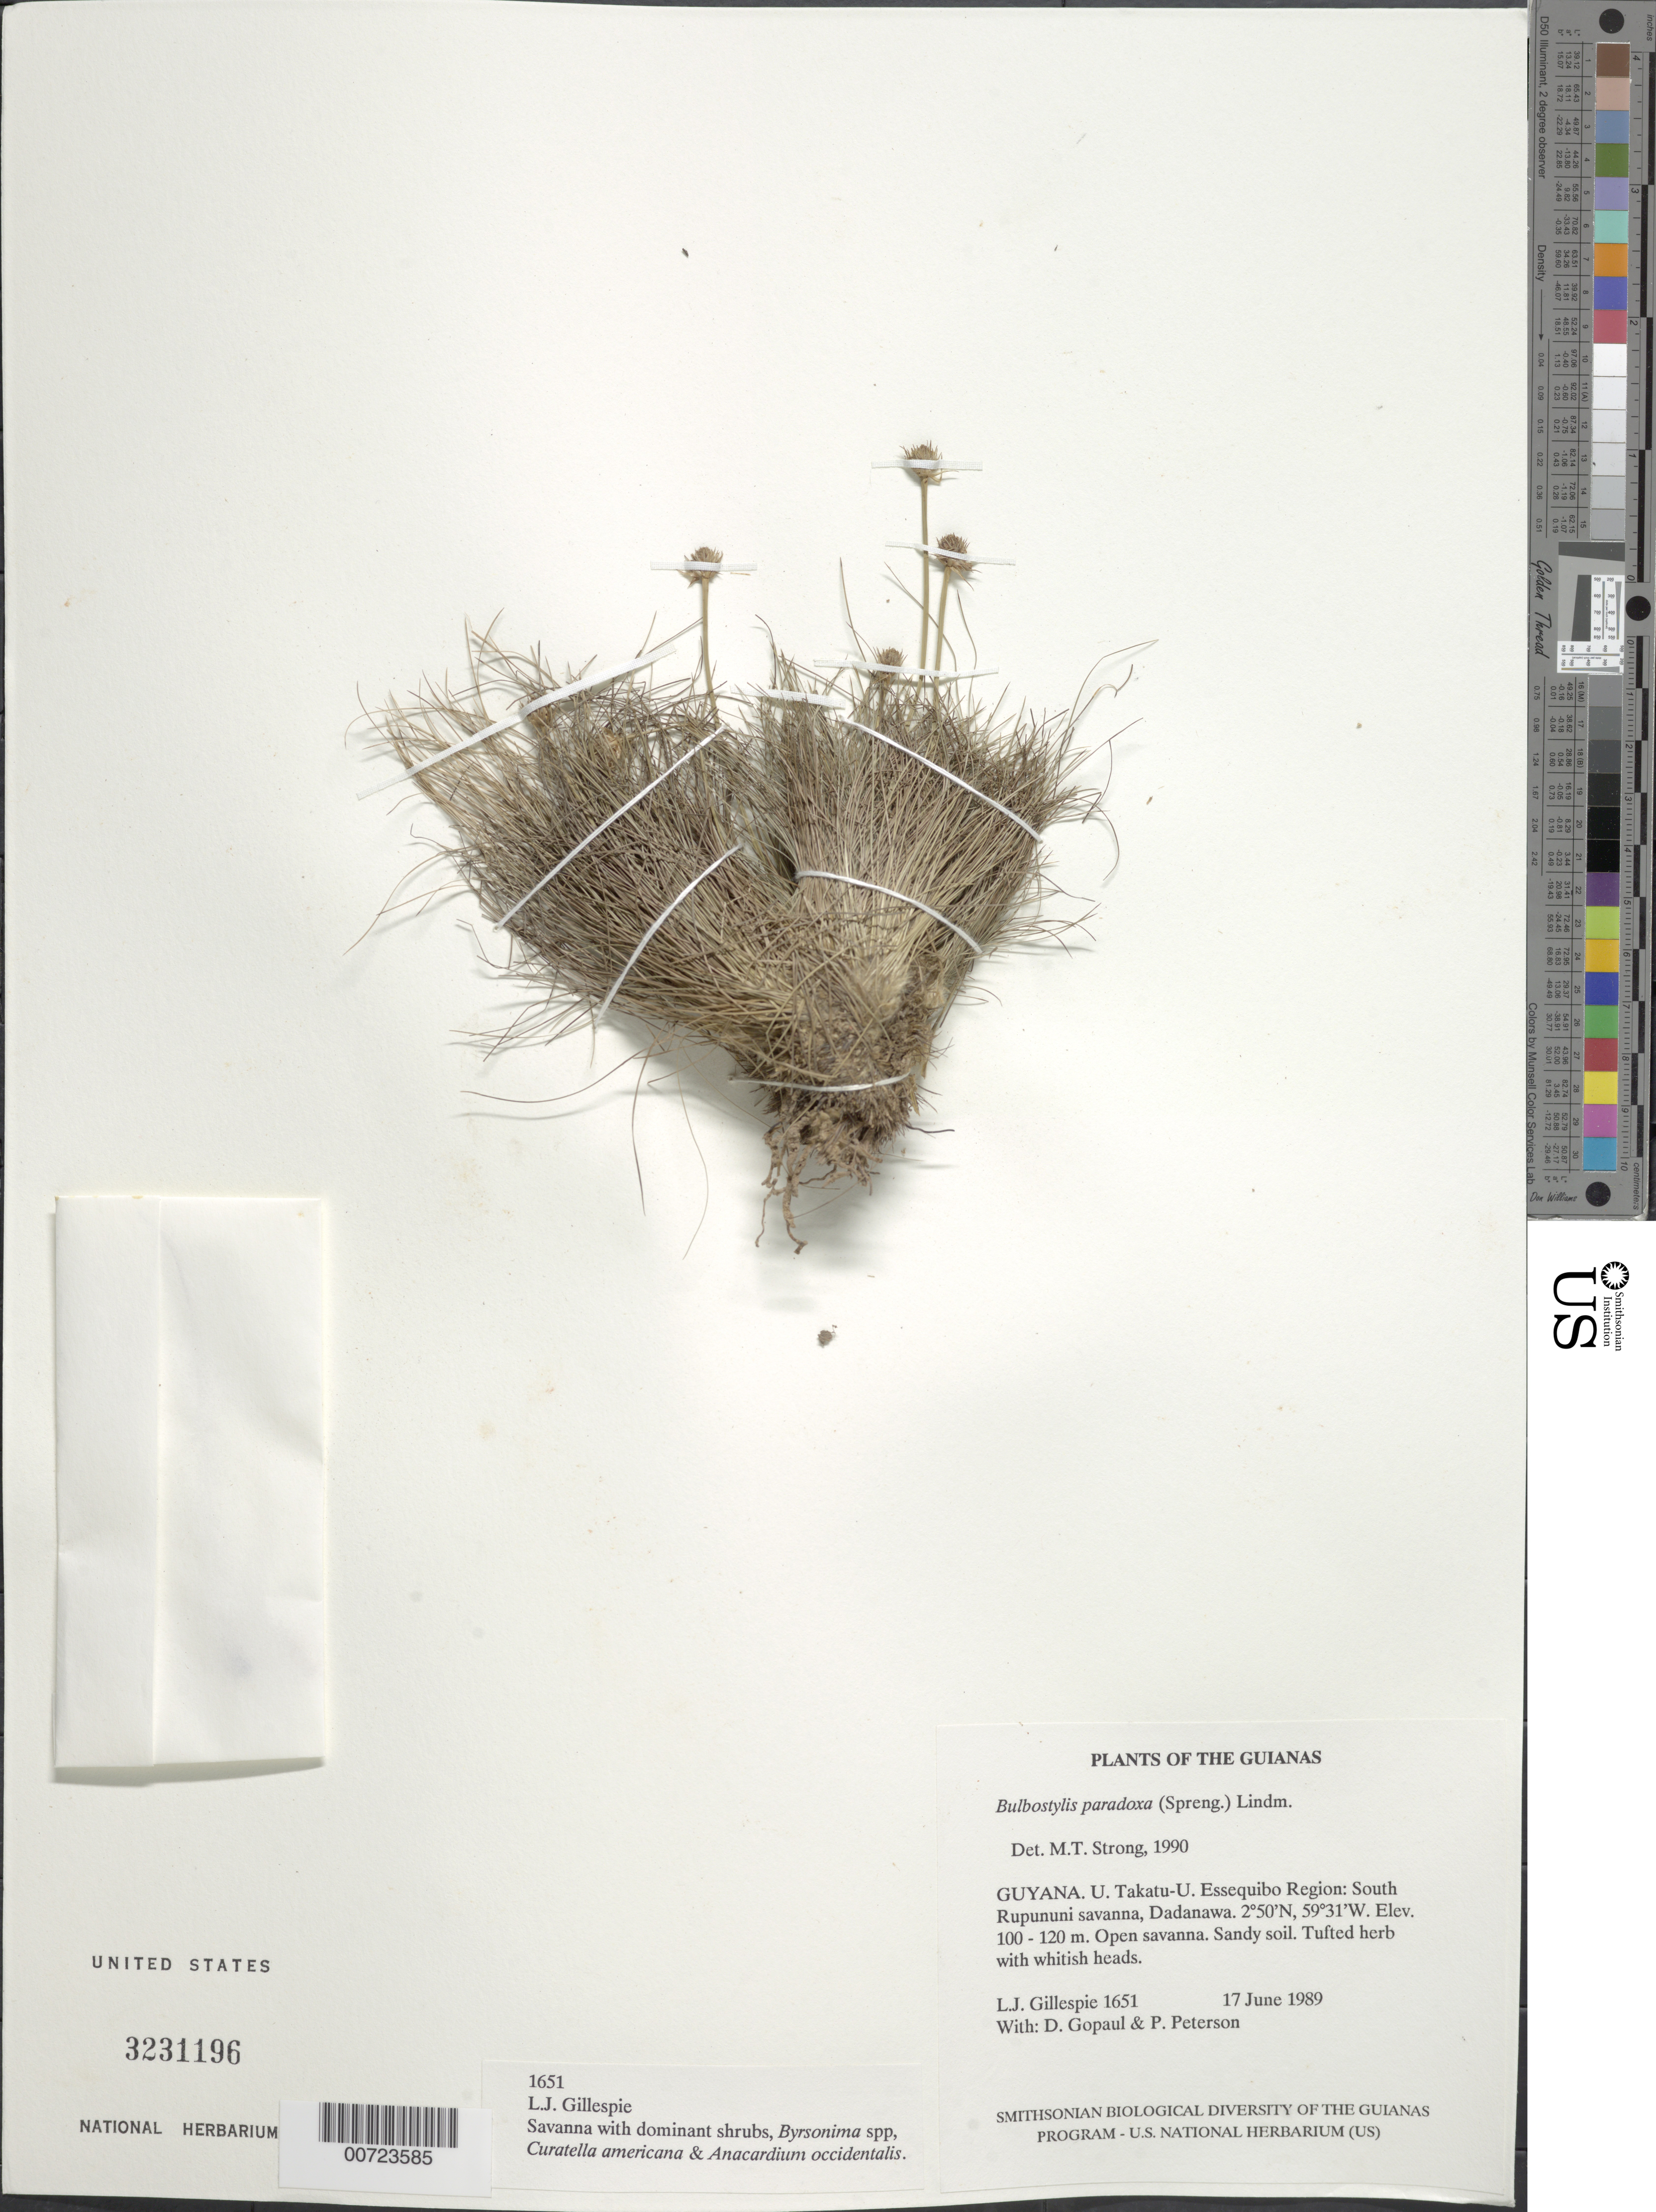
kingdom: Plantae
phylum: Tracheophyta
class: Liliopsida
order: Poales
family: Cyperaceae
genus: Bulbostylis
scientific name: Bulbostylis paradoxa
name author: (Spreng.) Lindm.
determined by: Strong, M. T., (US), Smithsonian Institution - National Museum of Natural History (UNITED STATES)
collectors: L. J. Gillespie, D. Gopaul & P. M. Peterson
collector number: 1651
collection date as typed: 17 June 1989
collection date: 1989-06-17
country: Guyana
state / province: U. Takutu-U. Essequibo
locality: South Rupununi savanna, Dadanawa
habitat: Open savanna. Sandy soil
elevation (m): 100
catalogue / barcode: US 3231196